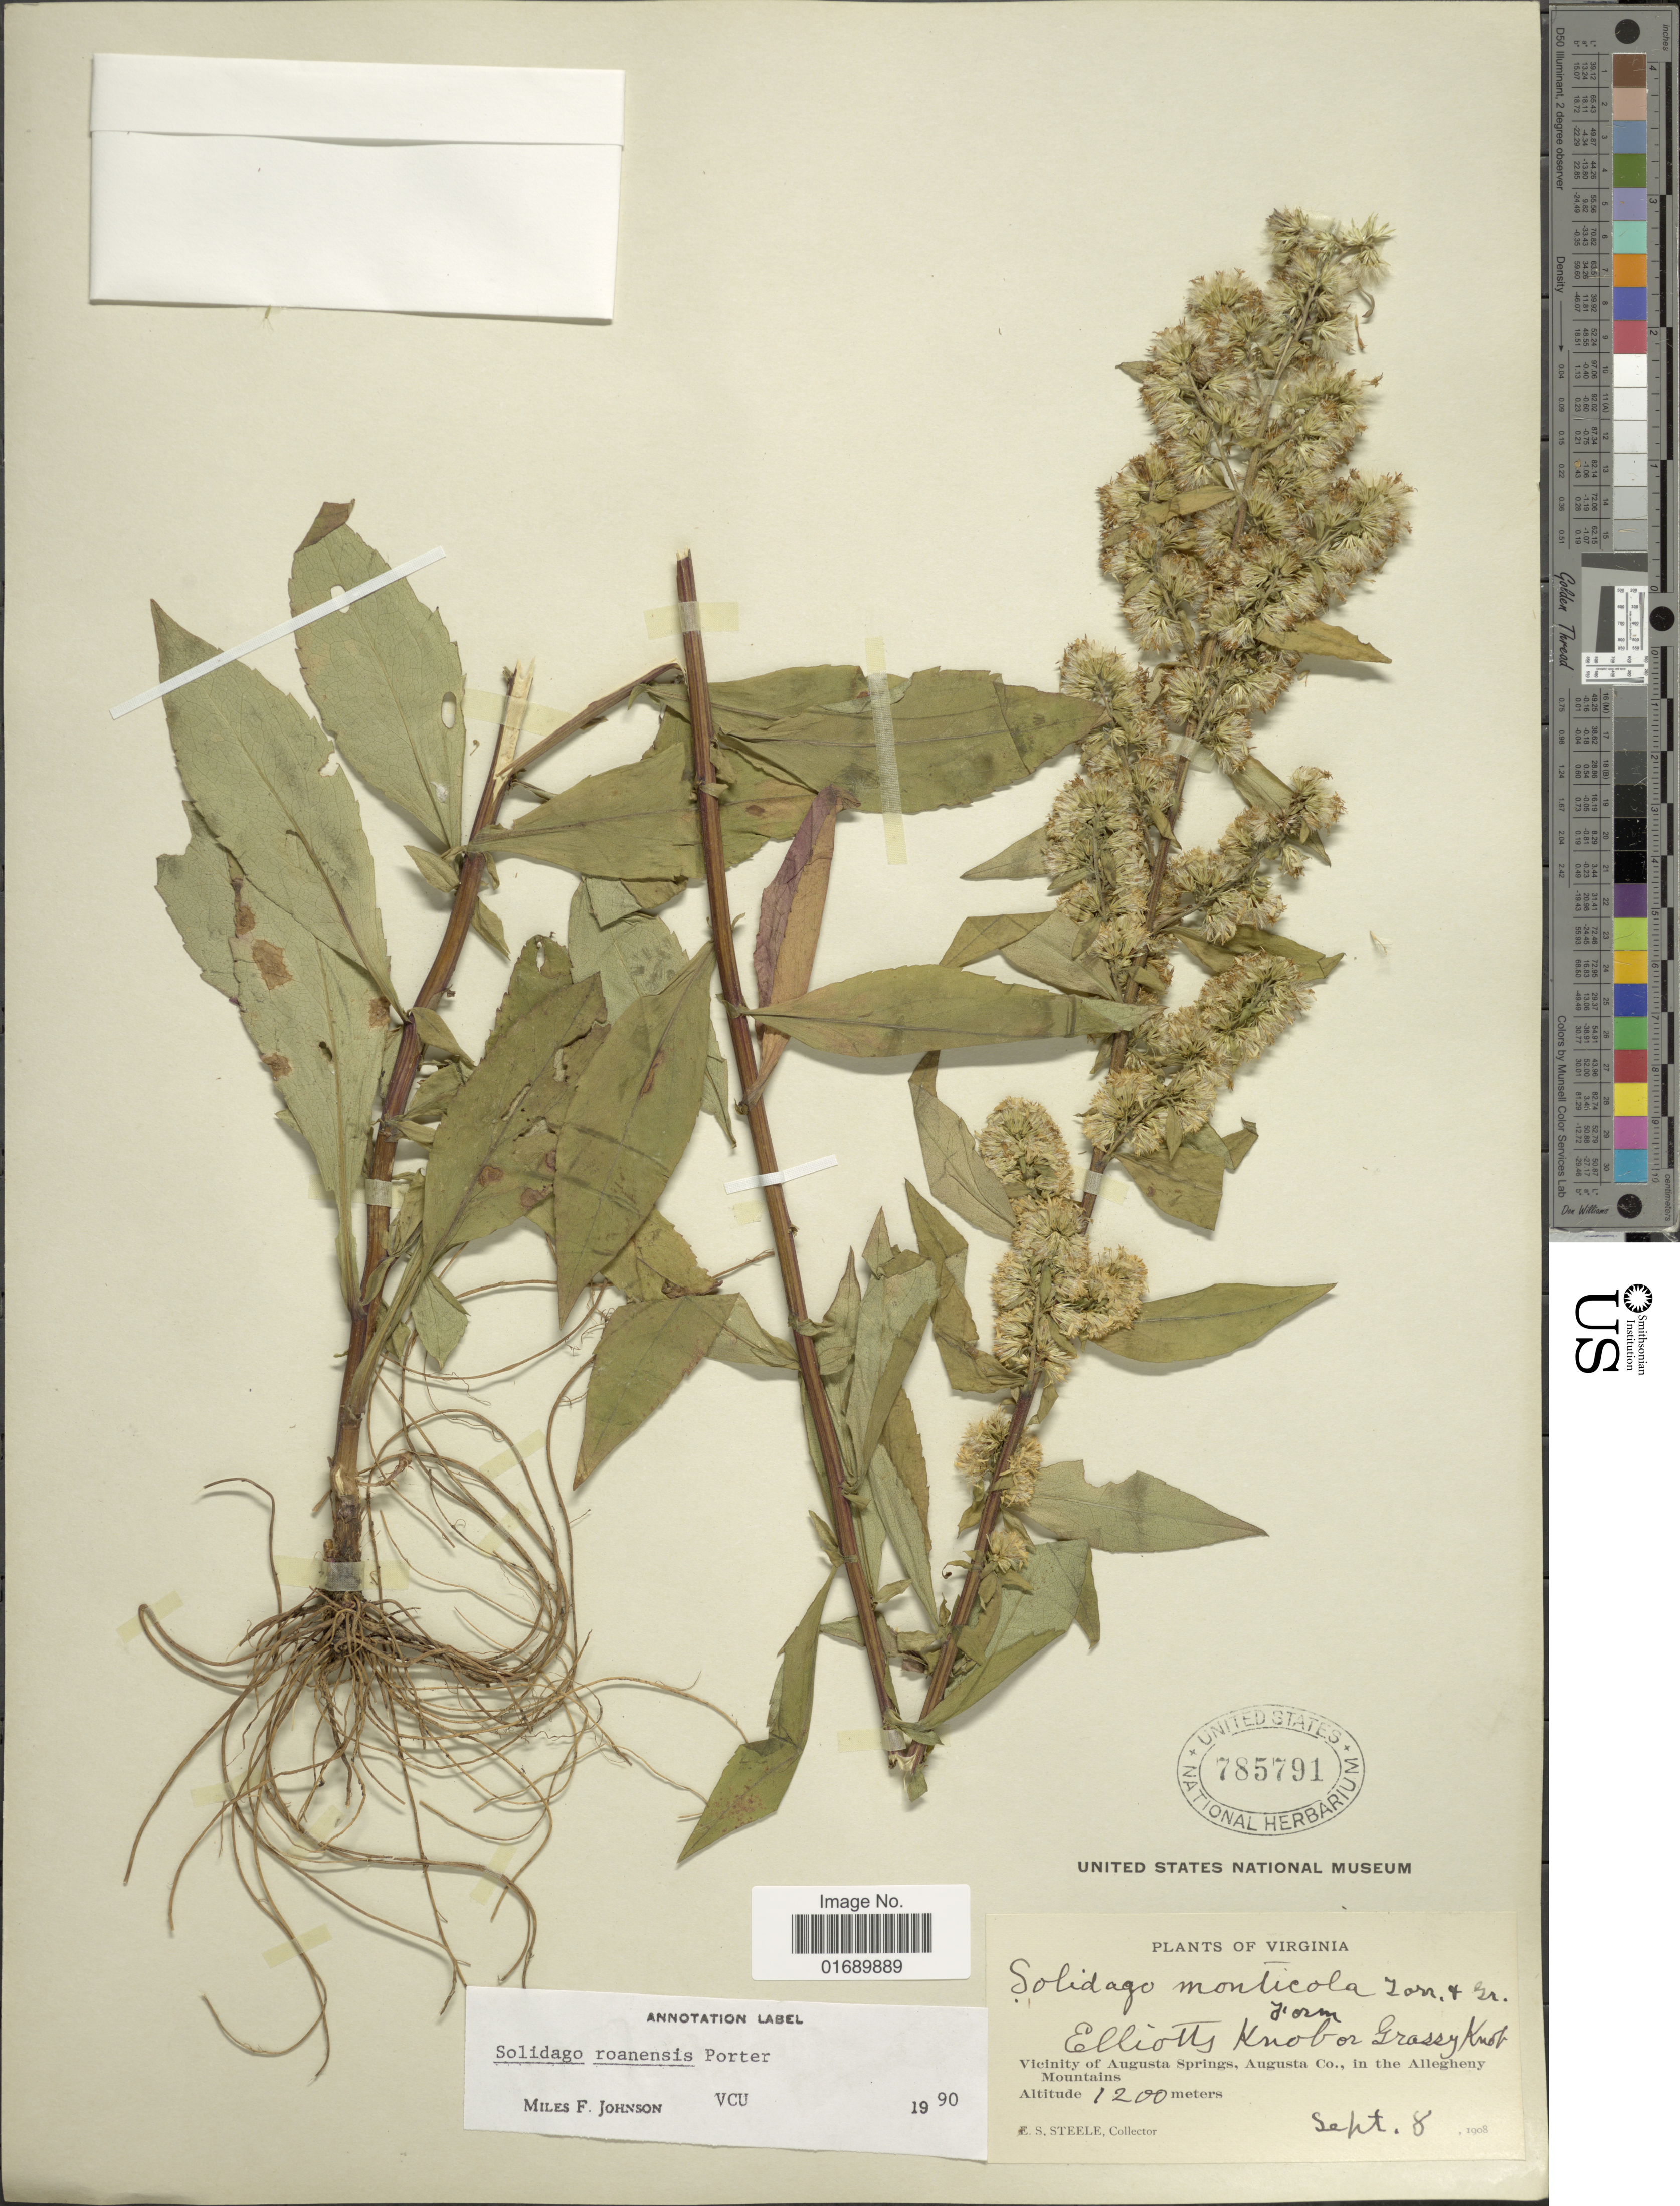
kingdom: Plantae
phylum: Tracheophyta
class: Magnoliopsida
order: Asterales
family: Asteraceae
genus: Solidago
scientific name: Solidago roanensis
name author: Porter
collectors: E. Steele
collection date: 1908-09-08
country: United States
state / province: Virginia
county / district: Augusta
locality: Elliots Knob or Grassy Knob, Vicinity of Augusta Springs, Augusta Co., in the Allegheny Mountains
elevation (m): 1200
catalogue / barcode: US 785791